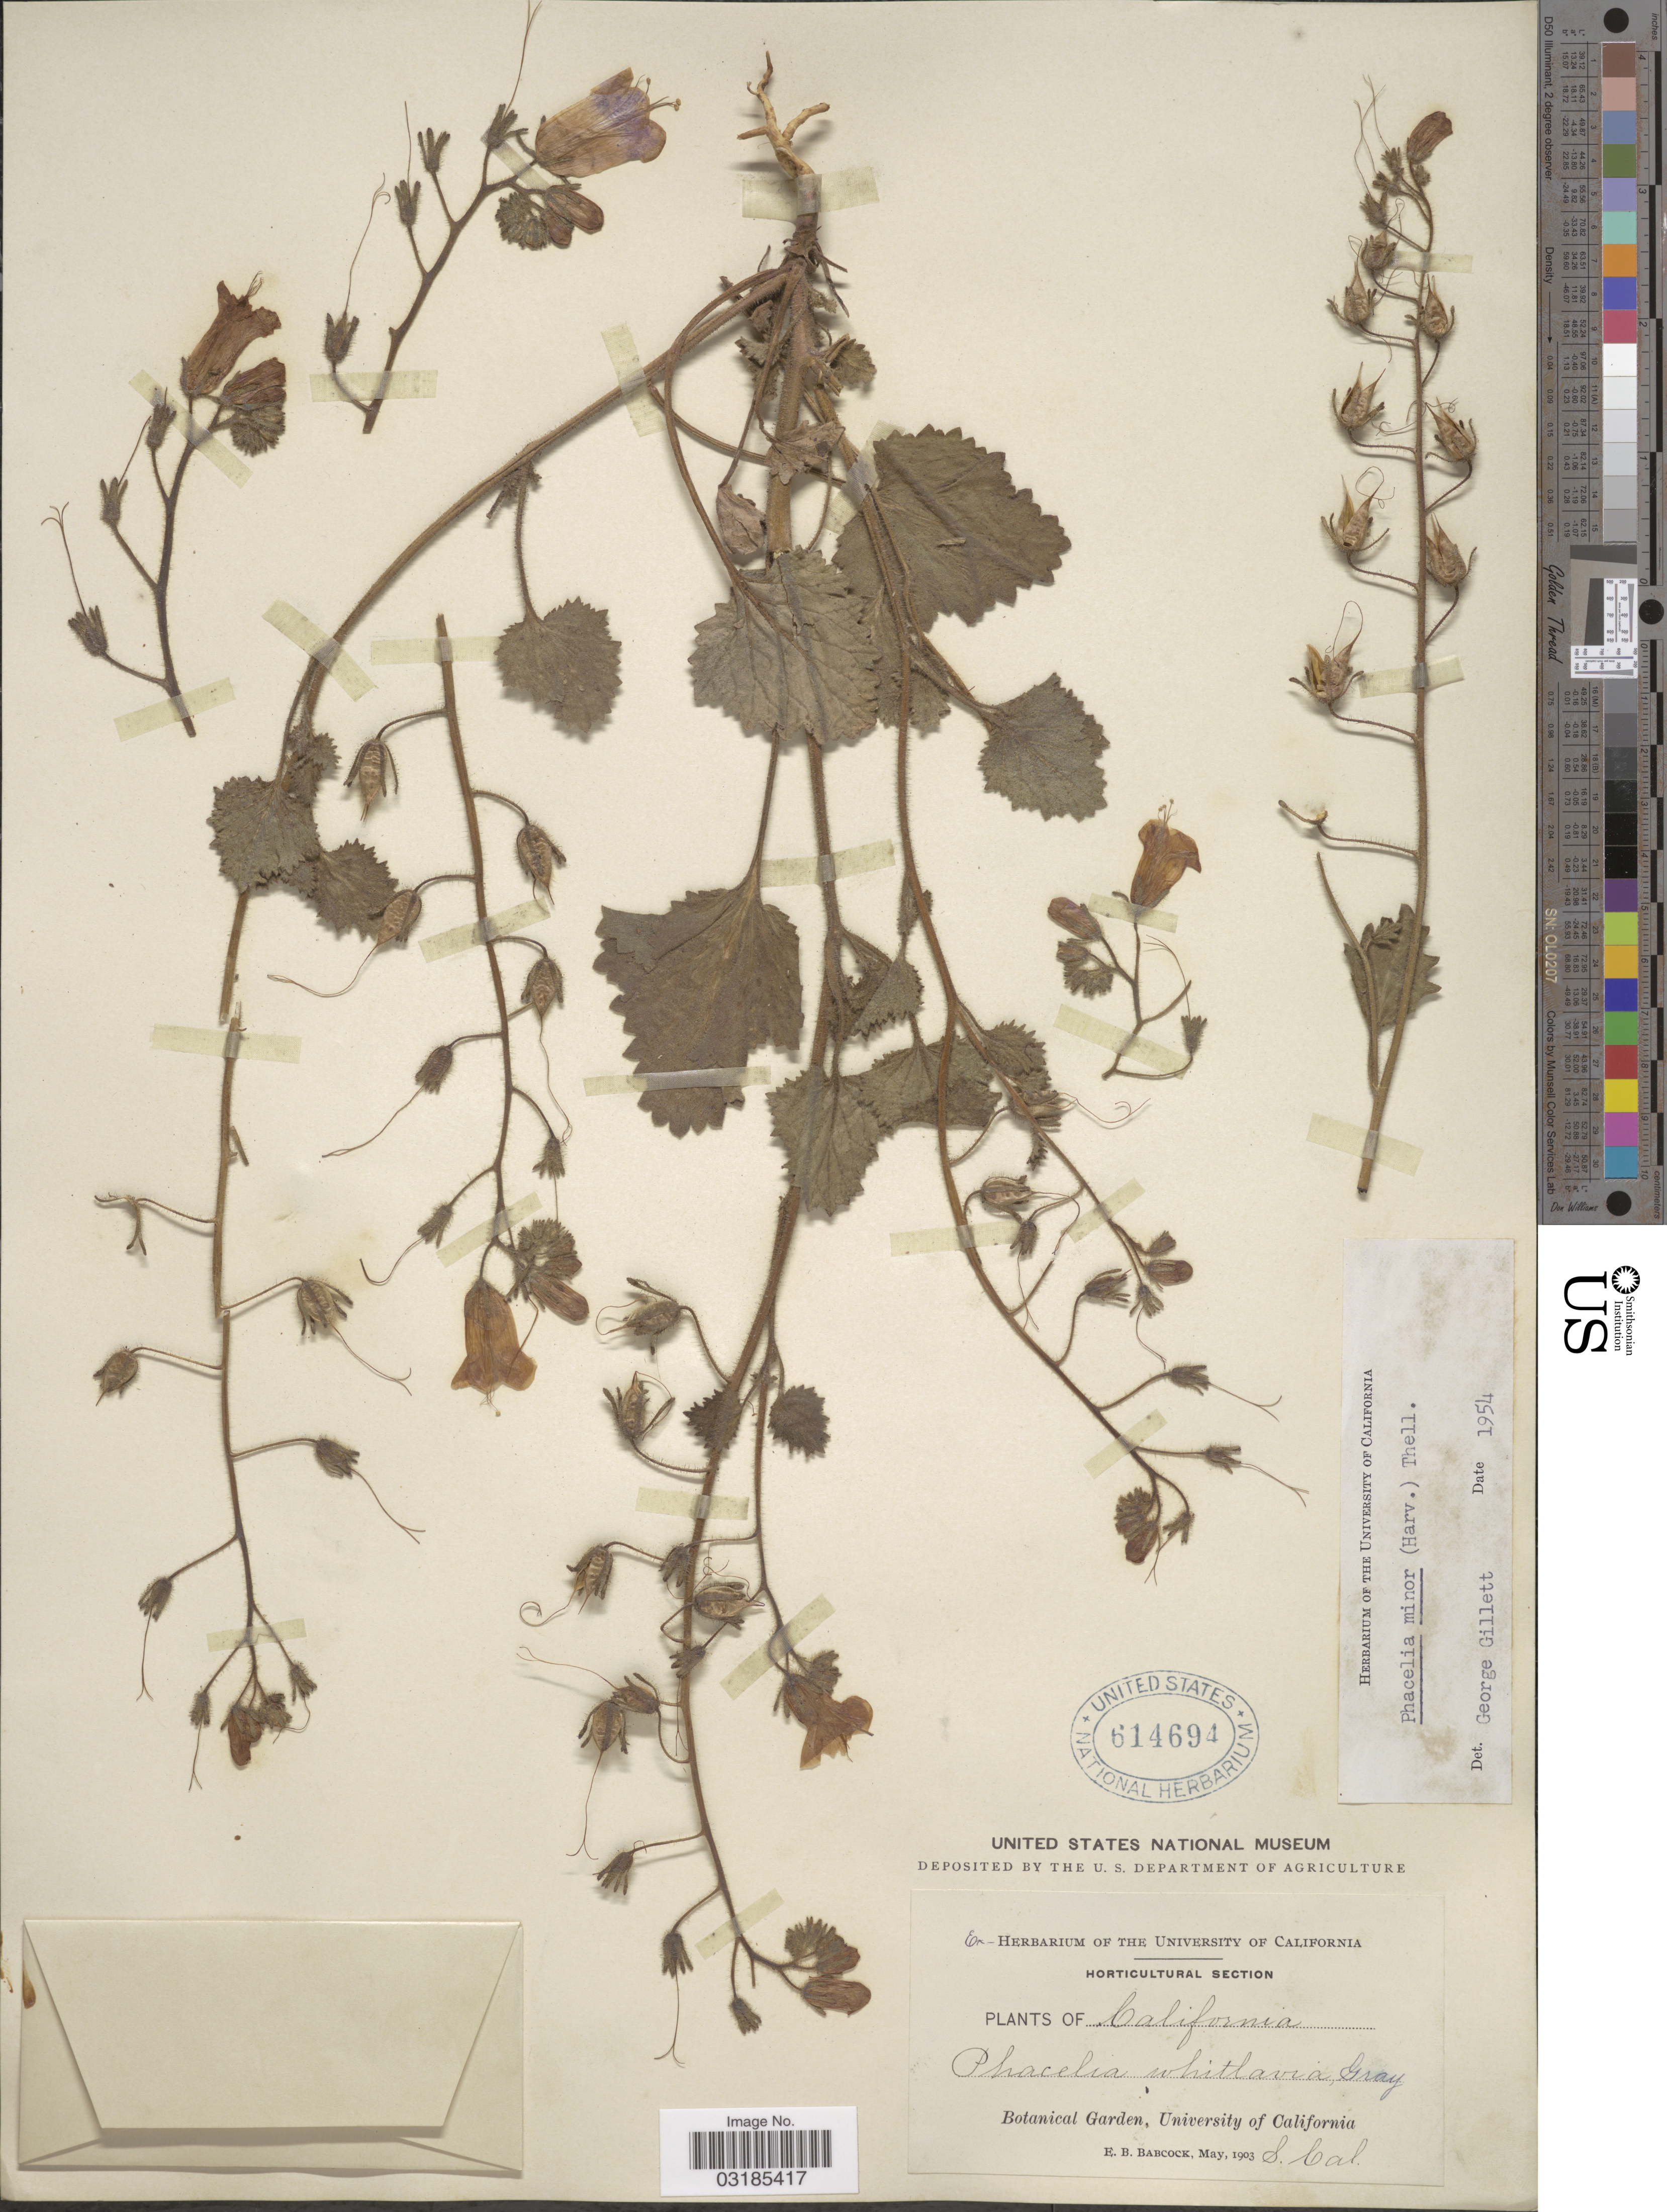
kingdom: Plantae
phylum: Tracheophyta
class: Magnoliopsida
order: Boraginales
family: Hydrophyllaceae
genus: Phacelia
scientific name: Phacelia minor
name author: (Harv.) Thell.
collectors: E. B. Babcock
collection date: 1903-05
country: United States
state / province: California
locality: Botanical Garden, University of California. S. Cal.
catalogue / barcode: US 614694